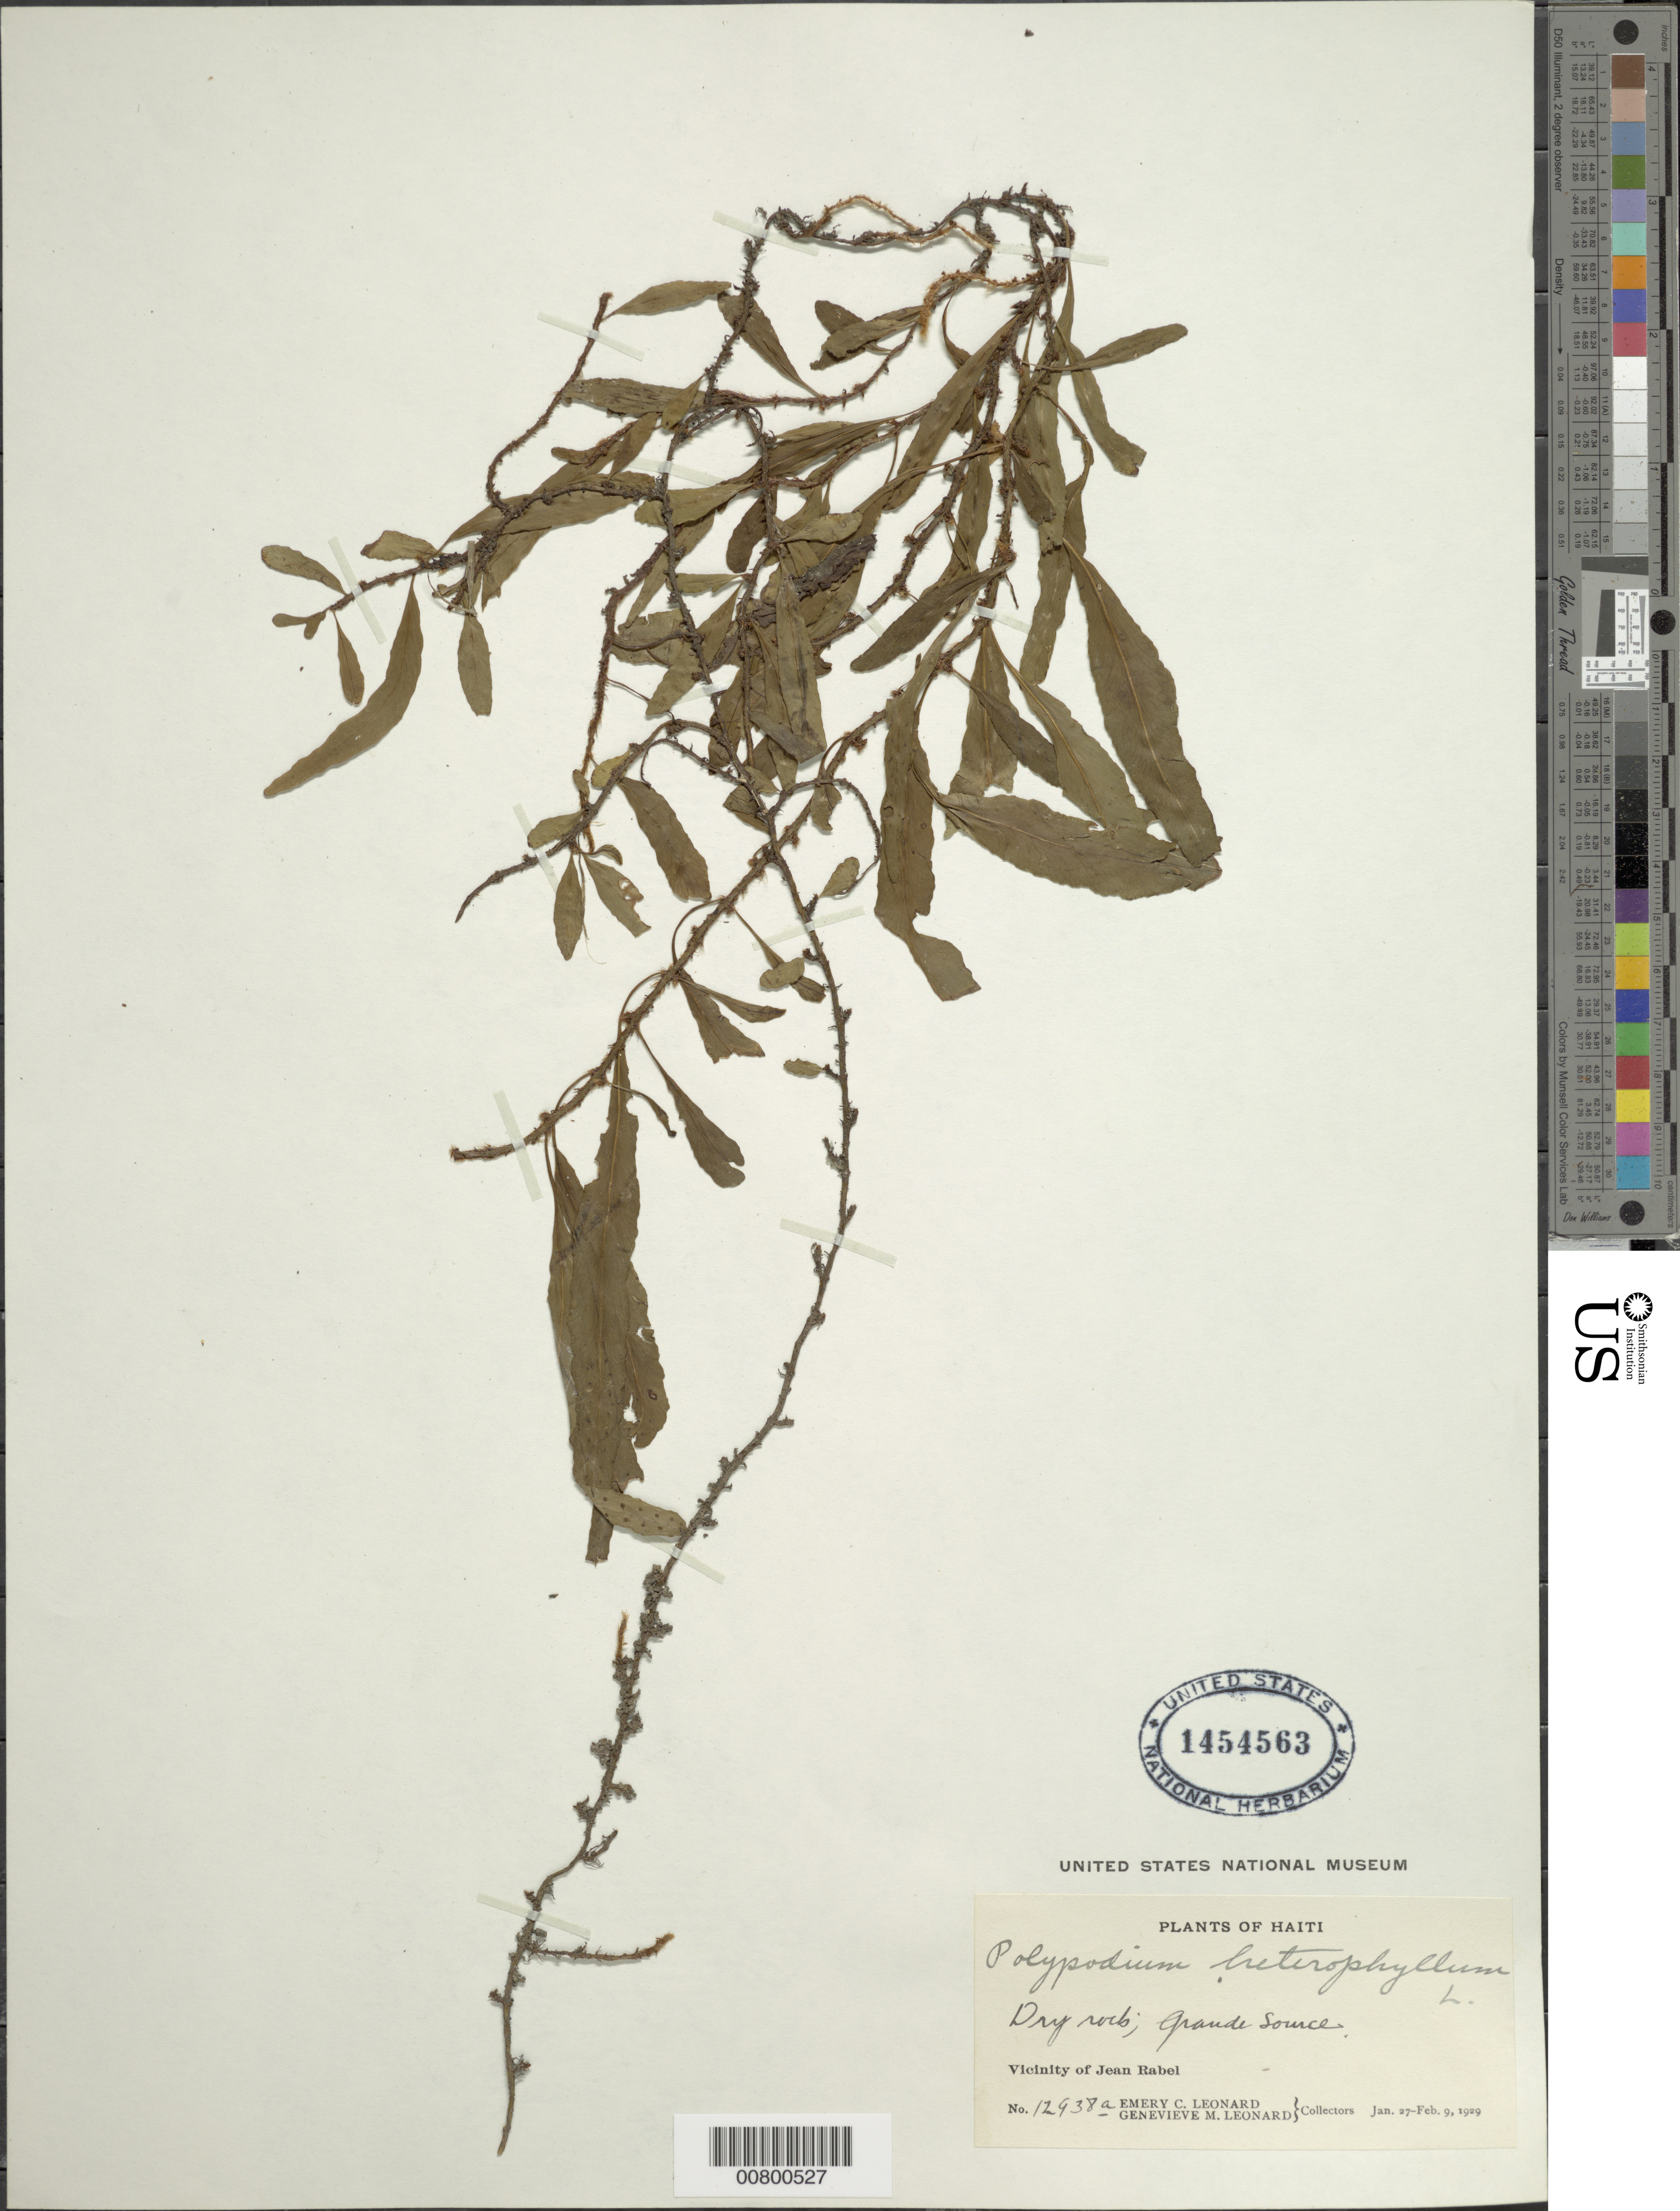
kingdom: Plantae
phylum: Tracheophyta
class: Polypodiopsida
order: Polypodiales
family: Polypodiaceae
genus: Microgramma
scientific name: Microgramma heterophylla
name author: (L.) Wherry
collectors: E. C. Leonard & G. M. Leonard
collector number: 12938a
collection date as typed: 27 Feb 1929 to 09 Feb 1929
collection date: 1929-02-09/1929-02-27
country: Haiti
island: Hispaniola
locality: Jean Rabel vicinity, Grande Source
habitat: Dry rock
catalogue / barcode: US 1454563